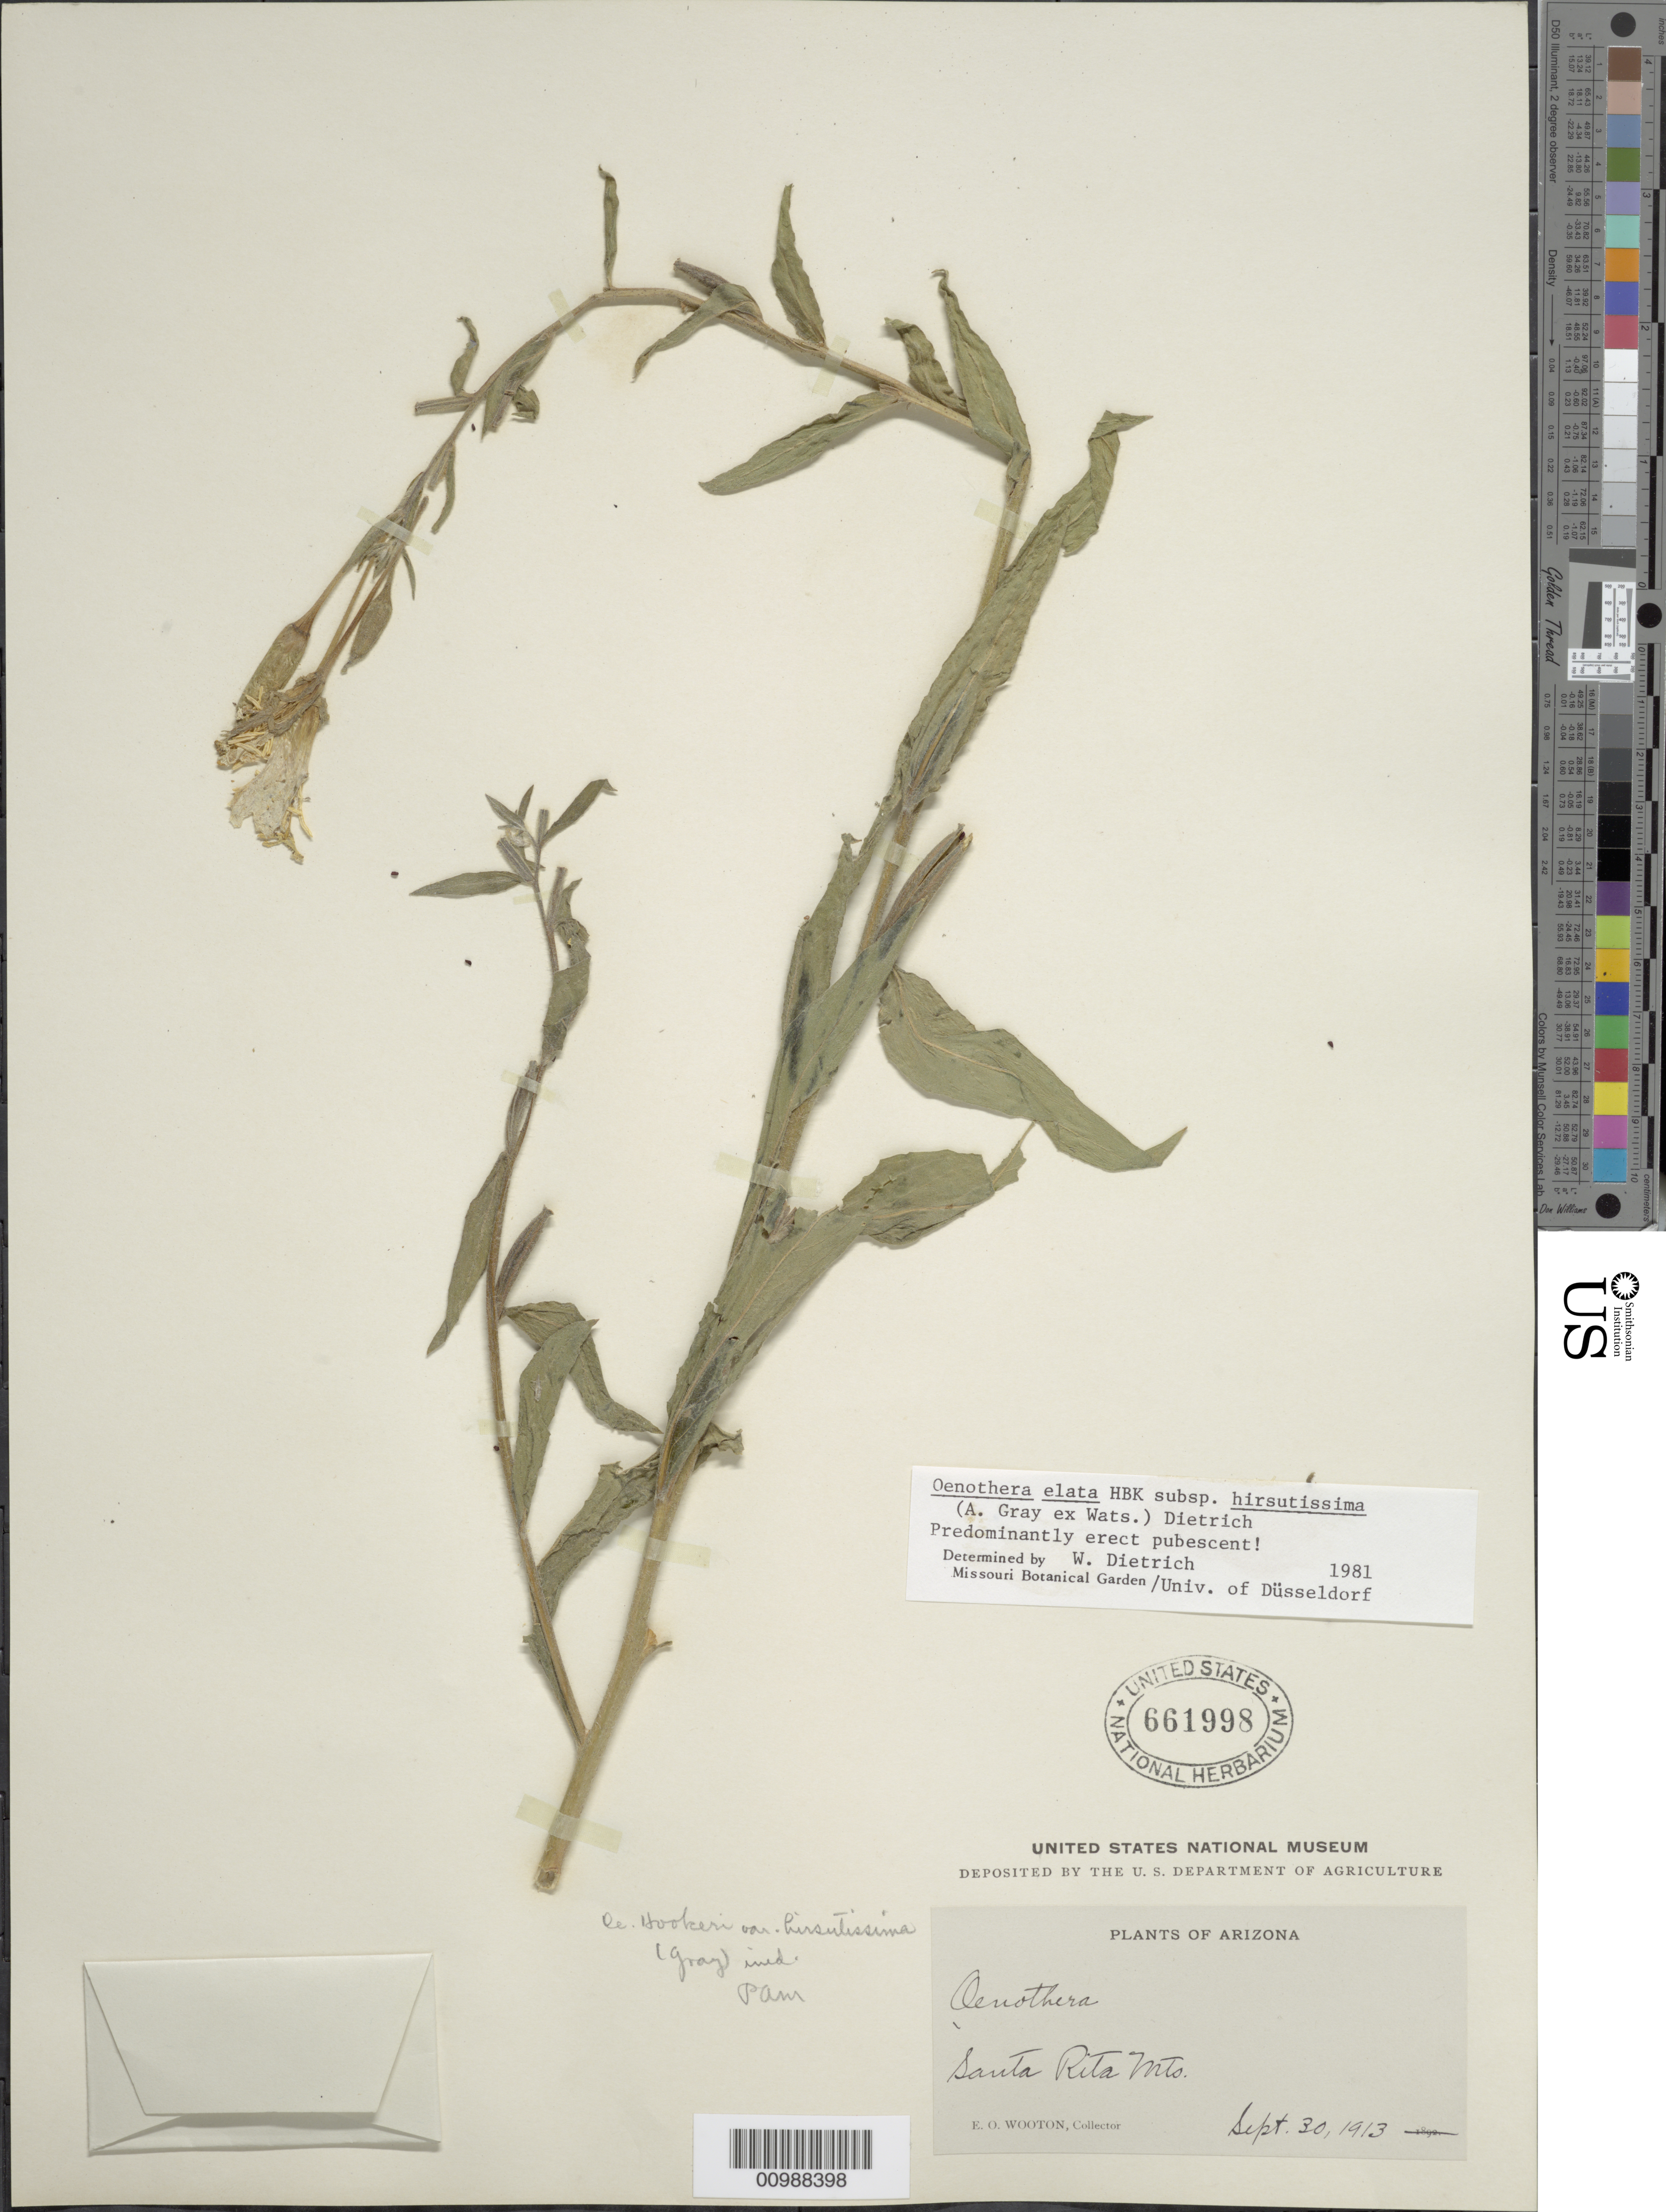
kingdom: Plantae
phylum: Tracheophyta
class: Magnoliopsida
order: Myrtales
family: Onagraceae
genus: Oenothera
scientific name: Oenothera elata subsp. hirsutissima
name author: (A. Gray ex S. Watson) W. Dietr.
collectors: E. O. Wooton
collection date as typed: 30 Sep 1913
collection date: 1913-09-30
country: United States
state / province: Arizona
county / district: Santa Cruz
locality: Santa Rita Mountains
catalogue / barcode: US 661998